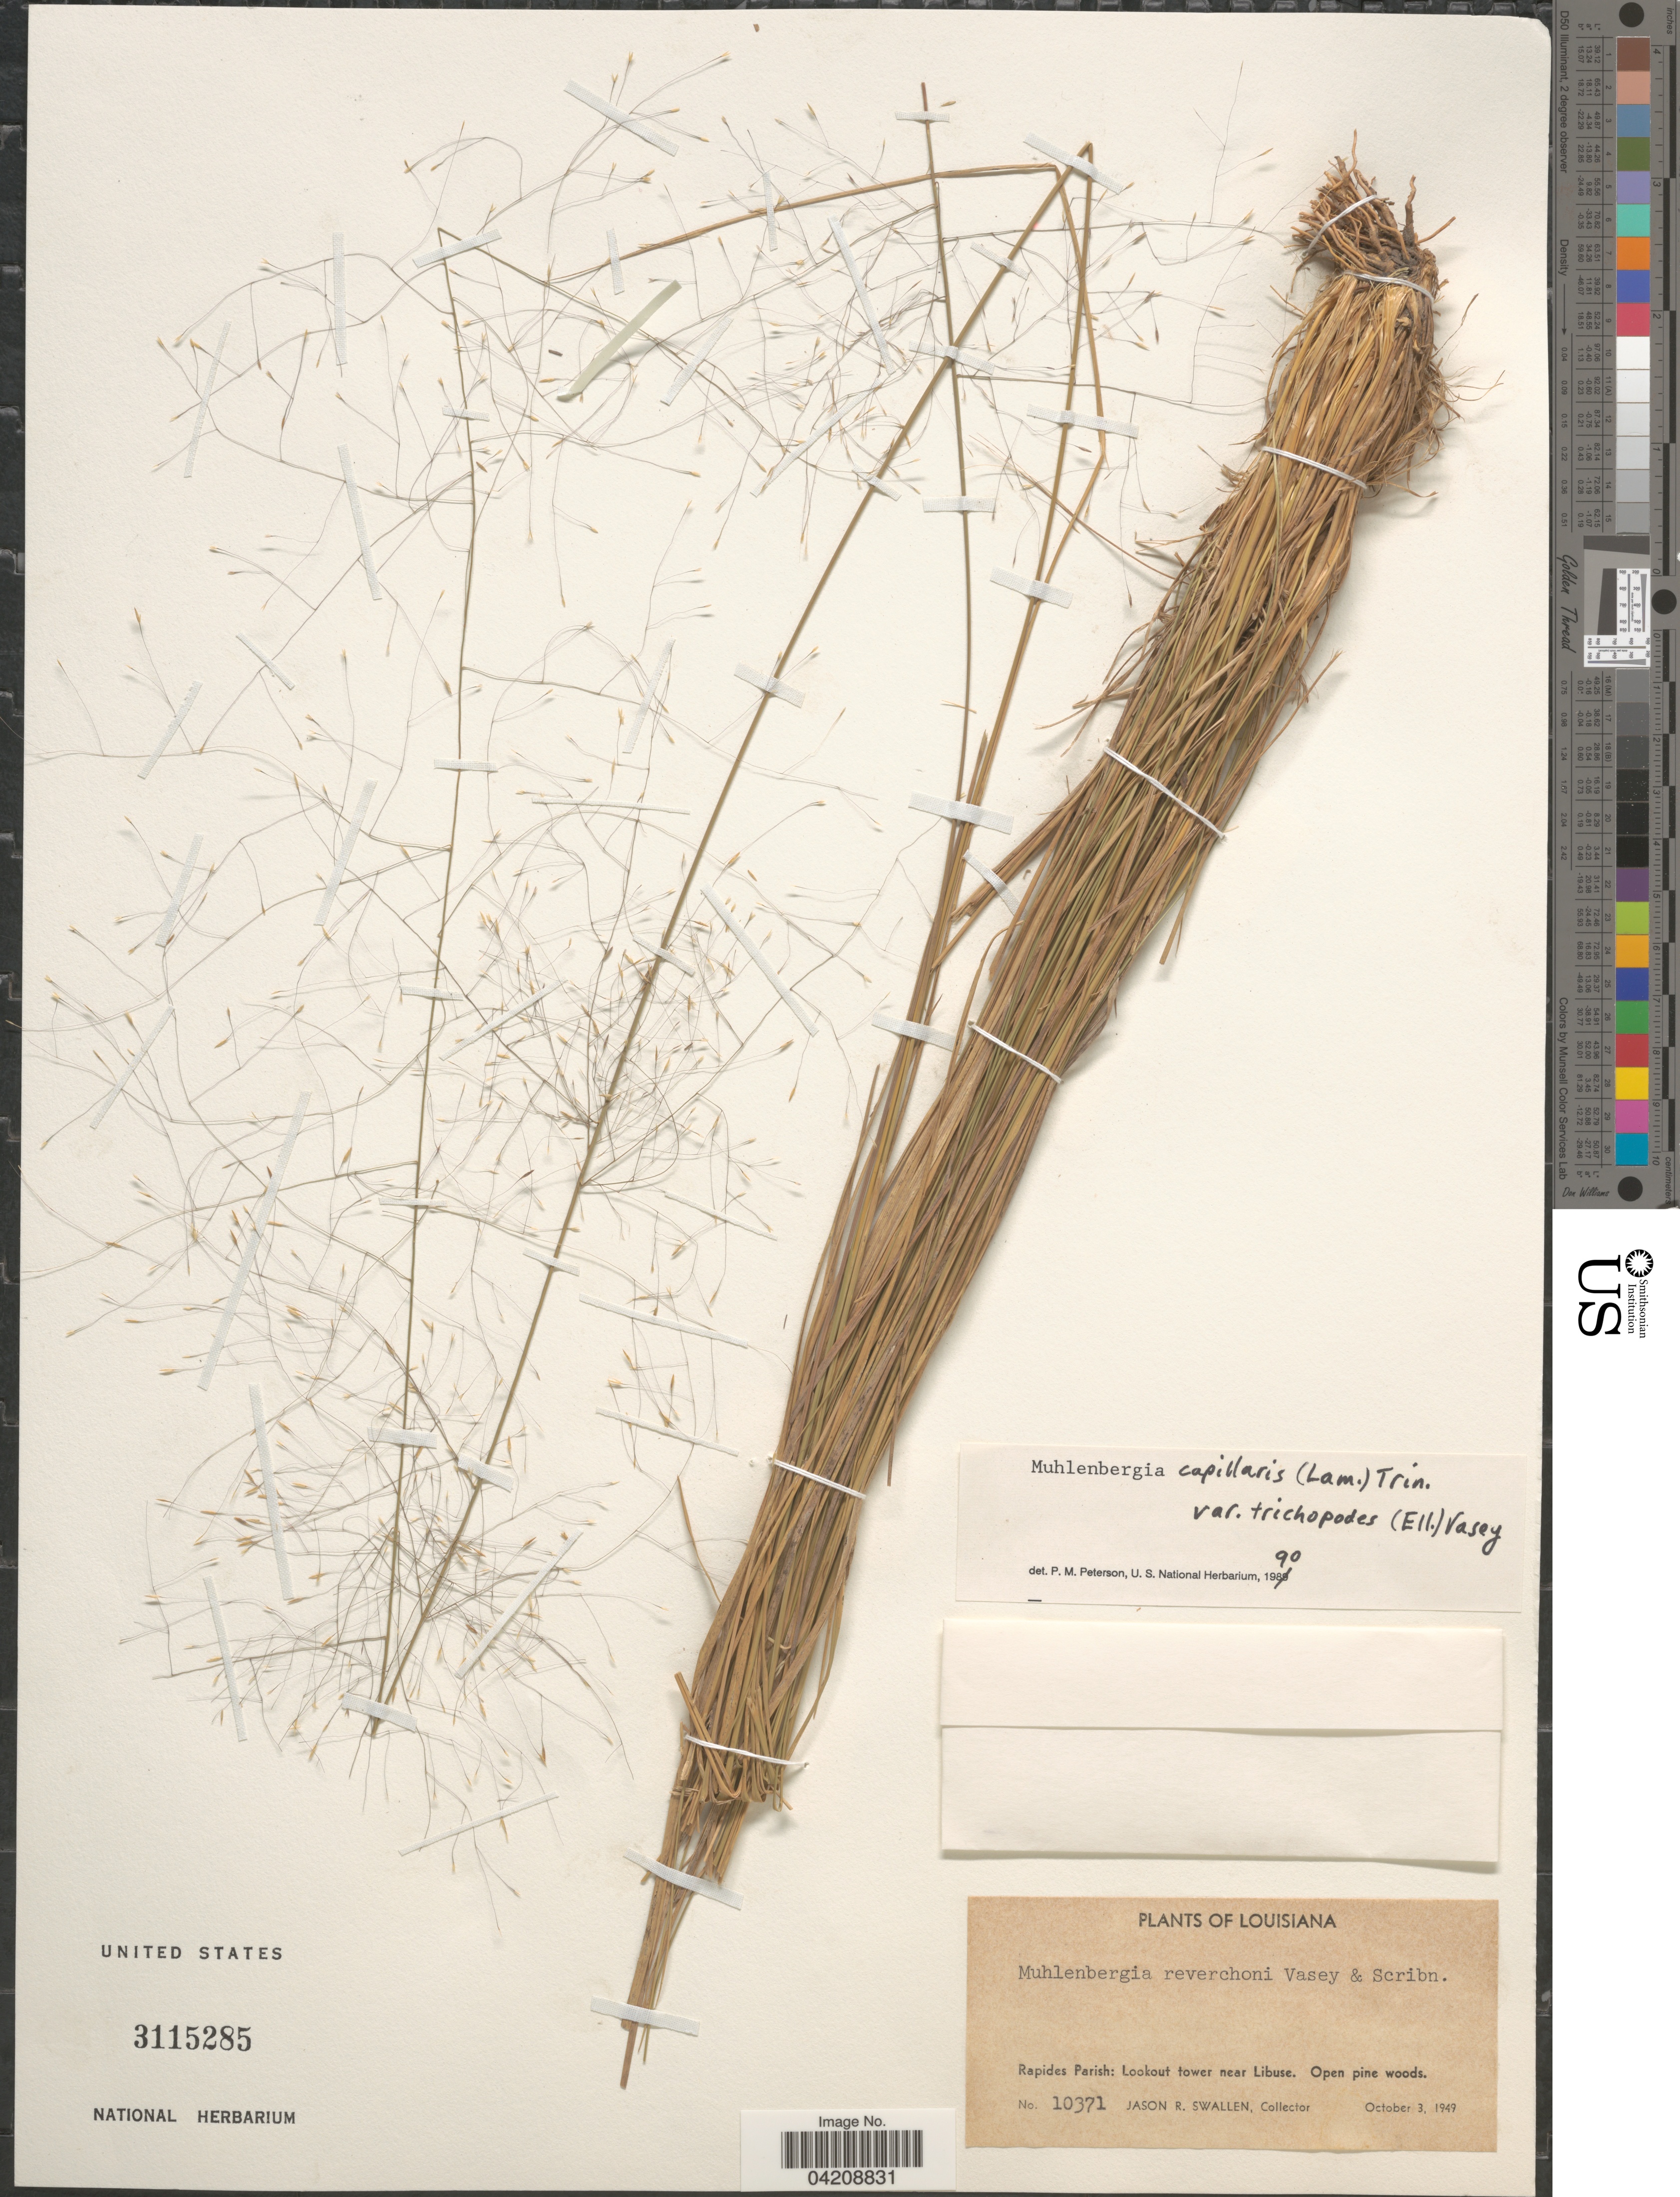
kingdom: Plantae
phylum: Tracheophyta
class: Liliopsida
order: Poales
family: Poaceae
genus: Muhlenbergia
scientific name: Muhlenbergia expansa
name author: Trin.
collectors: J. R. Swallen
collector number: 10371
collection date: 1949-10-03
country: United States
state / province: Louisiana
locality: Rapides Parish: Lookout tower near Libuse.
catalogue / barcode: US 3115285